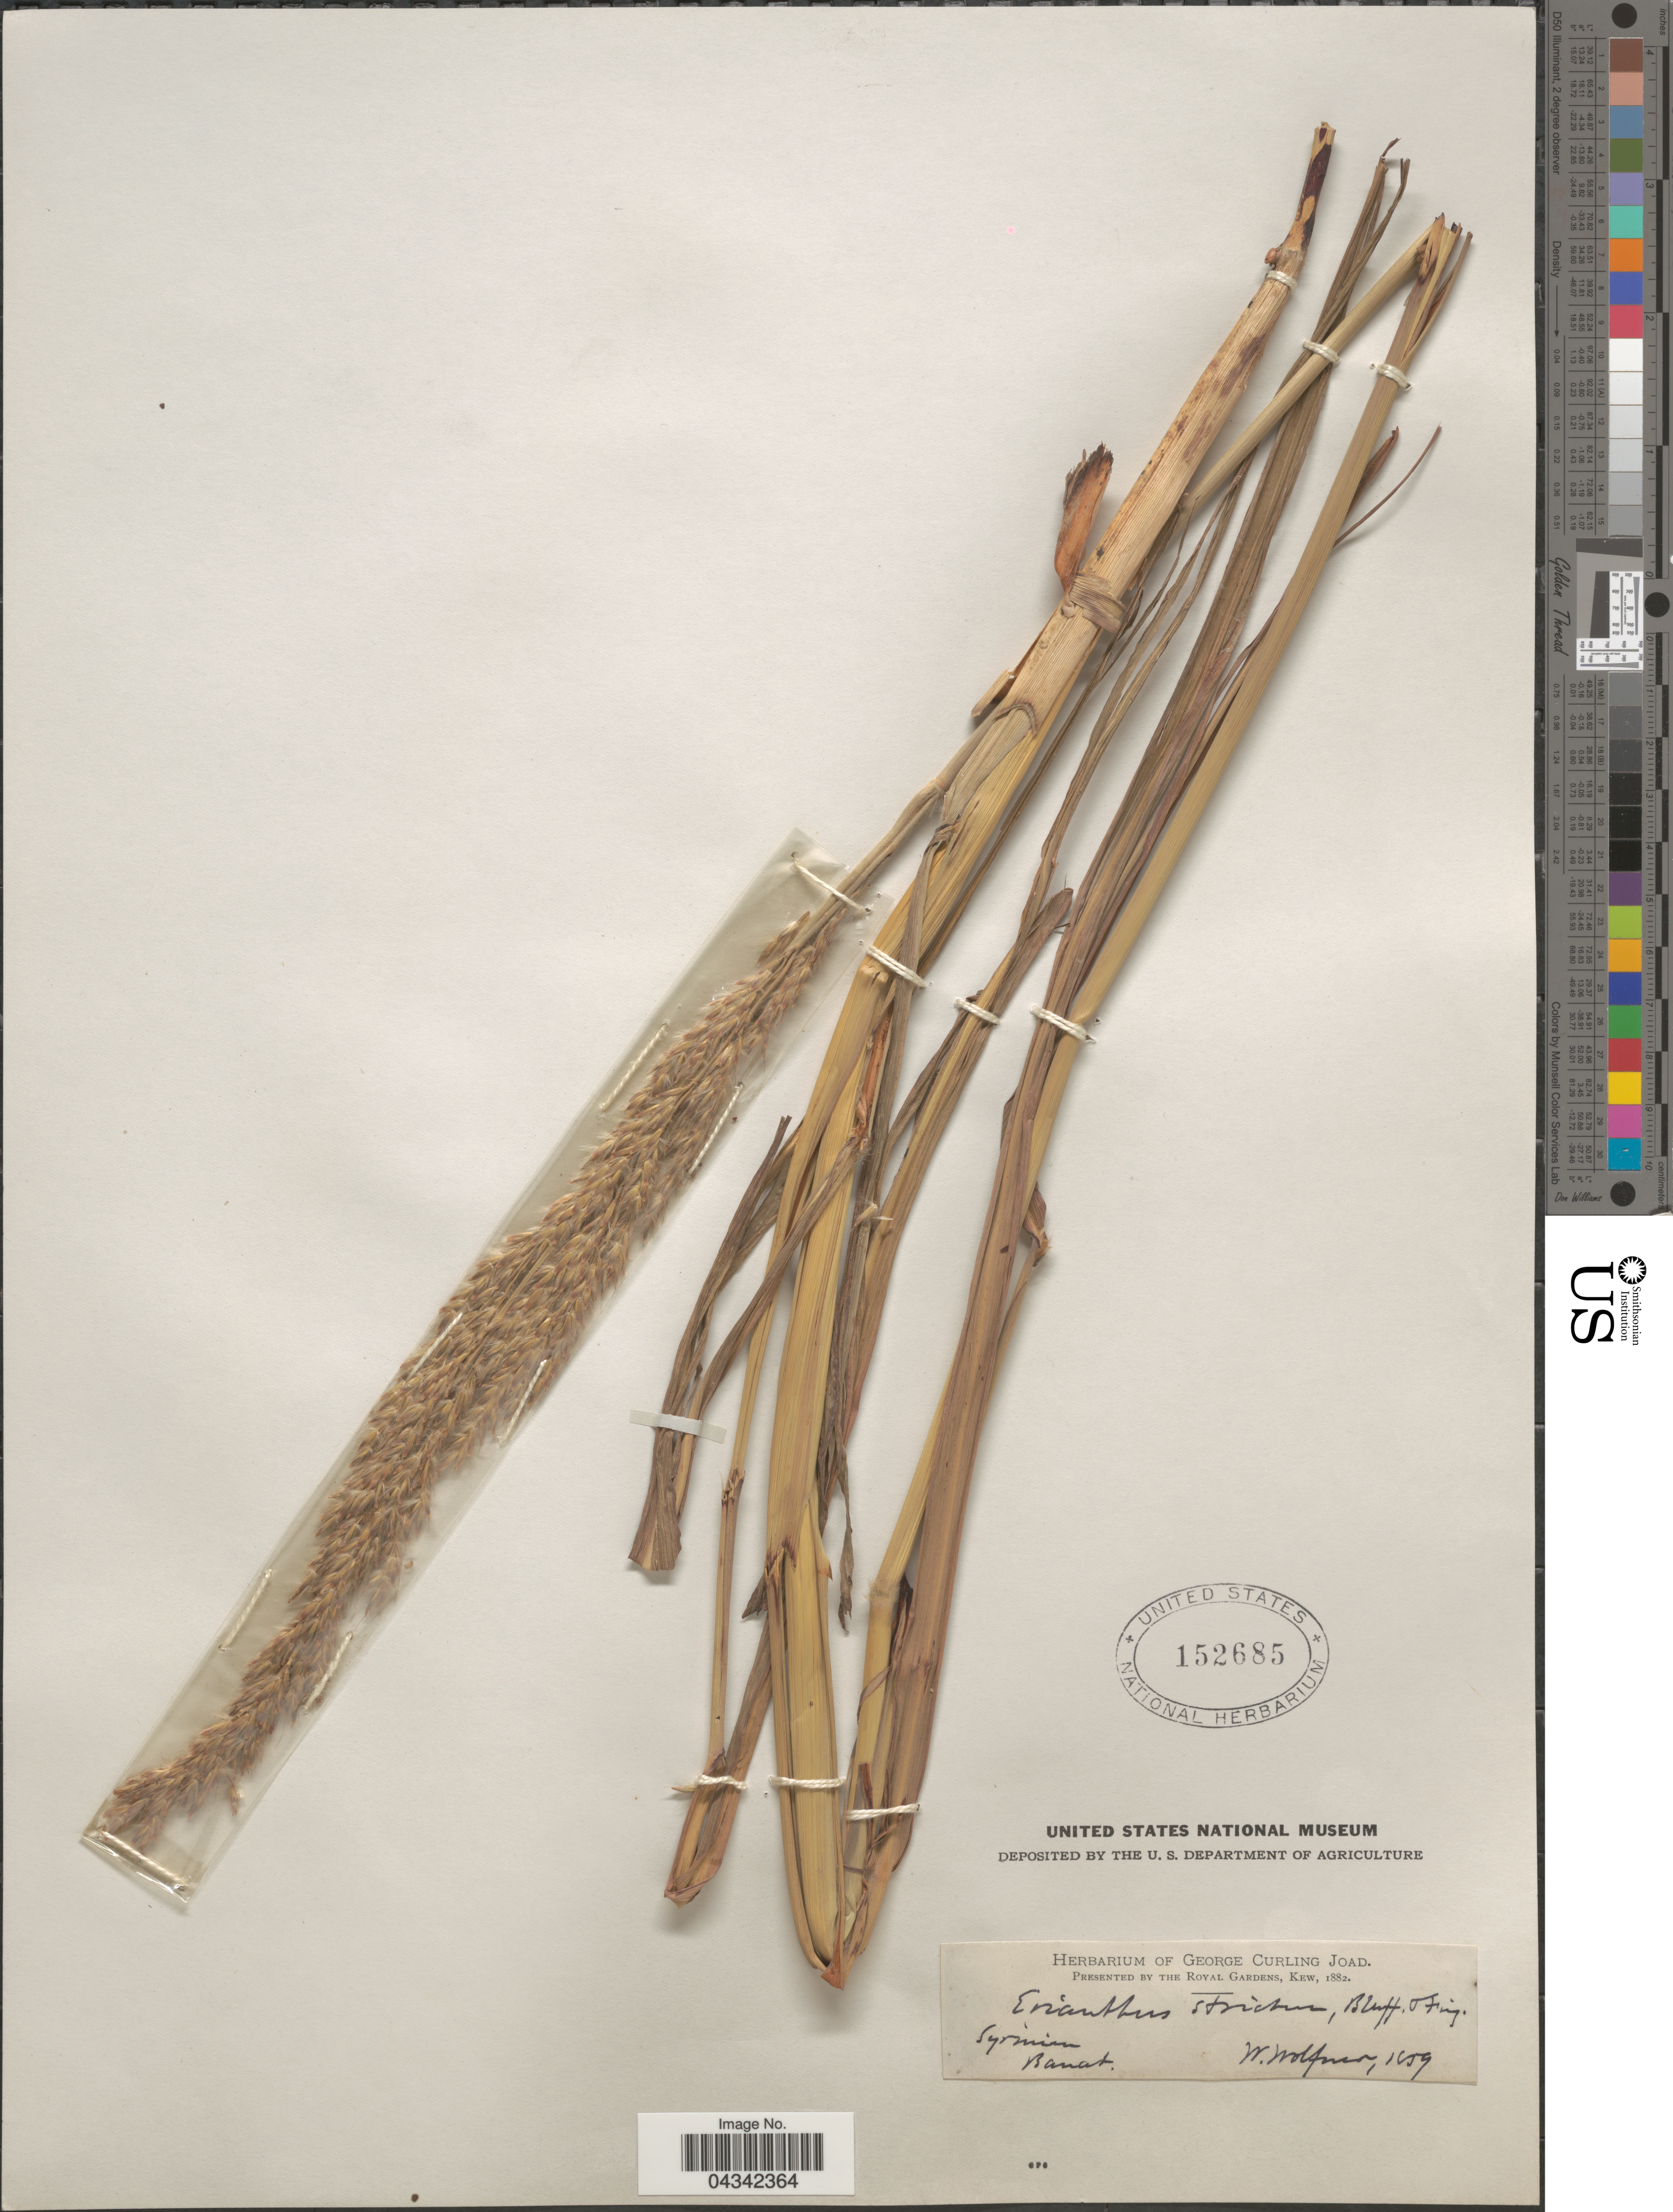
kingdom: Plantae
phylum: Tracheophyta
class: Liliopsida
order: Poales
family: Poaceae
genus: Tripidium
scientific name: Tripidium strictum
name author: (Host) H. Scholz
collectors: W. Wolfner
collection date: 1859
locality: Syrmia. Banat.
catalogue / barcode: US 152685